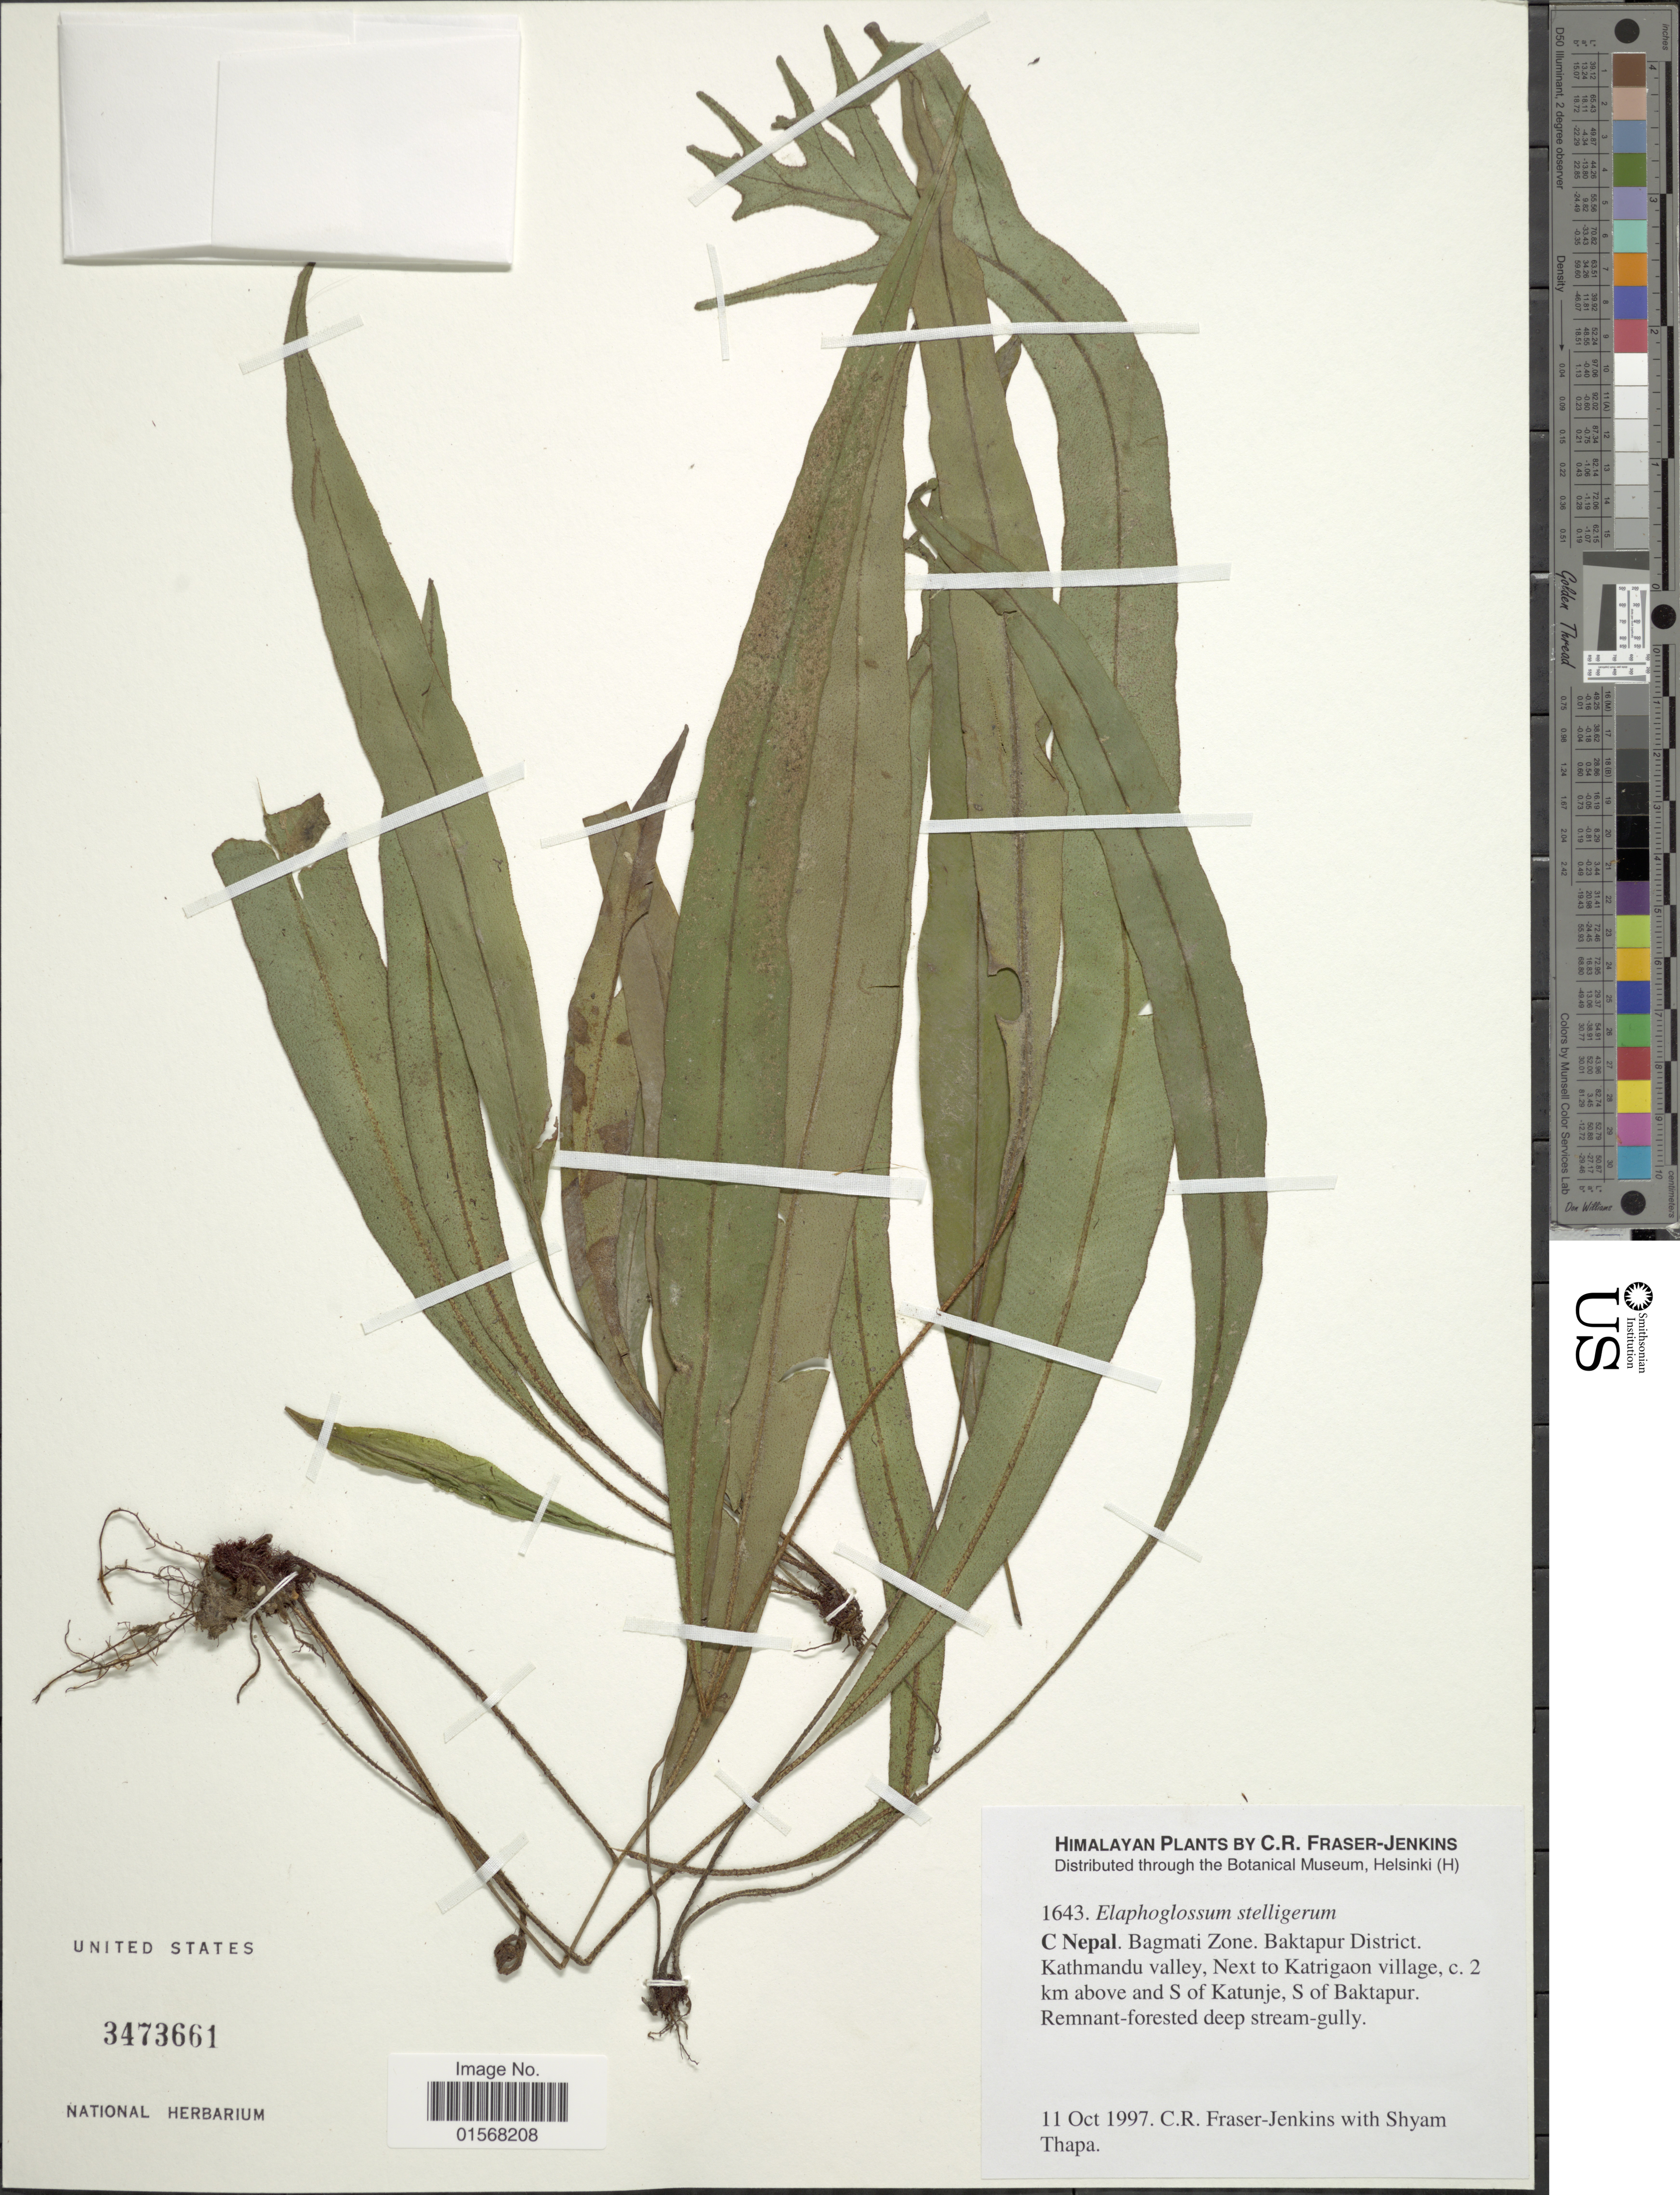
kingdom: Plantae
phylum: Tracheophyta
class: Polypodiopsida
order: Polypodiales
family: Dryopteridaceae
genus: Elaphoglossum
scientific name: Elaphoglossum stelligerum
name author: (Wall. ex Baker) T. Moore ex Alston & Bonner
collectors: C. R. Fraser-Jenkins & S. Thapa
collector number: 1643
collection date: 1997-10-11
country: Nepal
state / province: Bagmati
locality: C. Nepal, Bagmati Zone, Baktapur District, Kathmandu valley, Next to Katrigaon village, c. 2 km above and S of Katunje, S of Baktapur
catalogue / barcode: US 3473661